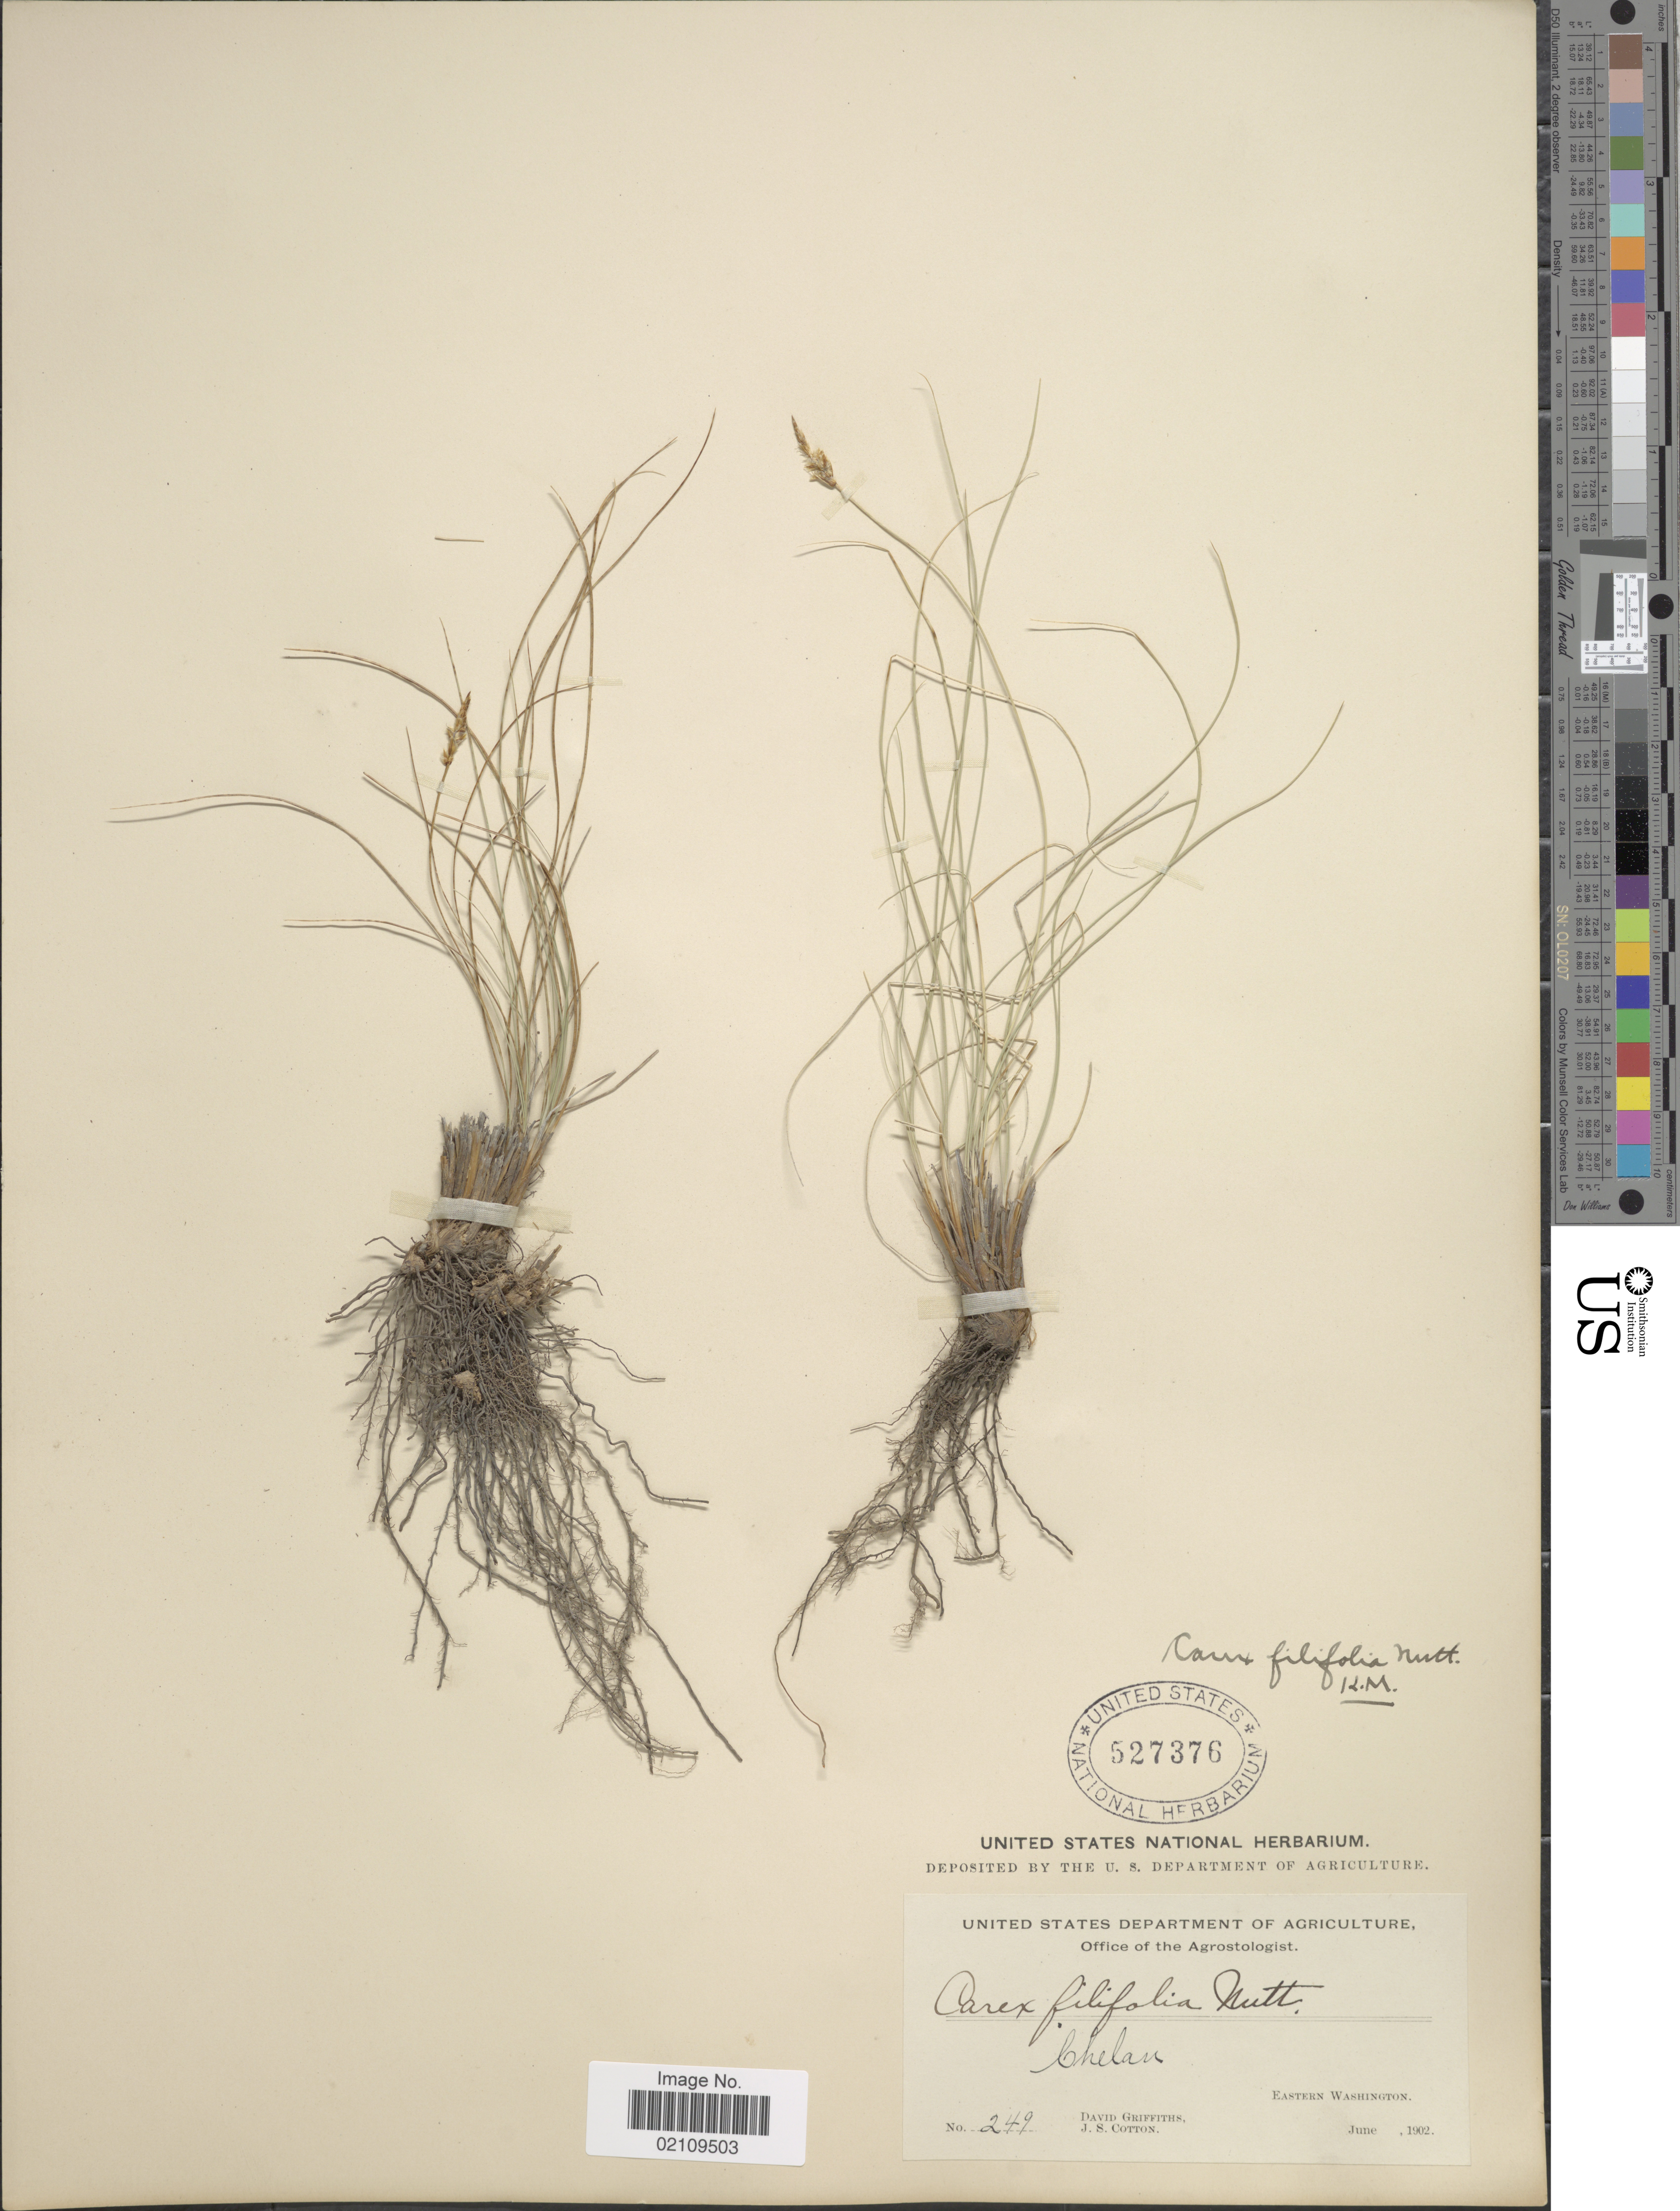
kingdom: Plantae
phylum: Tracheophyta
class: Liliopsida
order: Poales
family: Cyperaceae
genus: Carex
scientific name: Carex filifolia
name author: Nutt.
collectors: D. Griffiths & J. S. Cotton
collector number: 249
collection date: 1902-06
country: United States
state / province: Washington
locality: Chelan, Eastern Washington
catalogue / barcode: US 527376